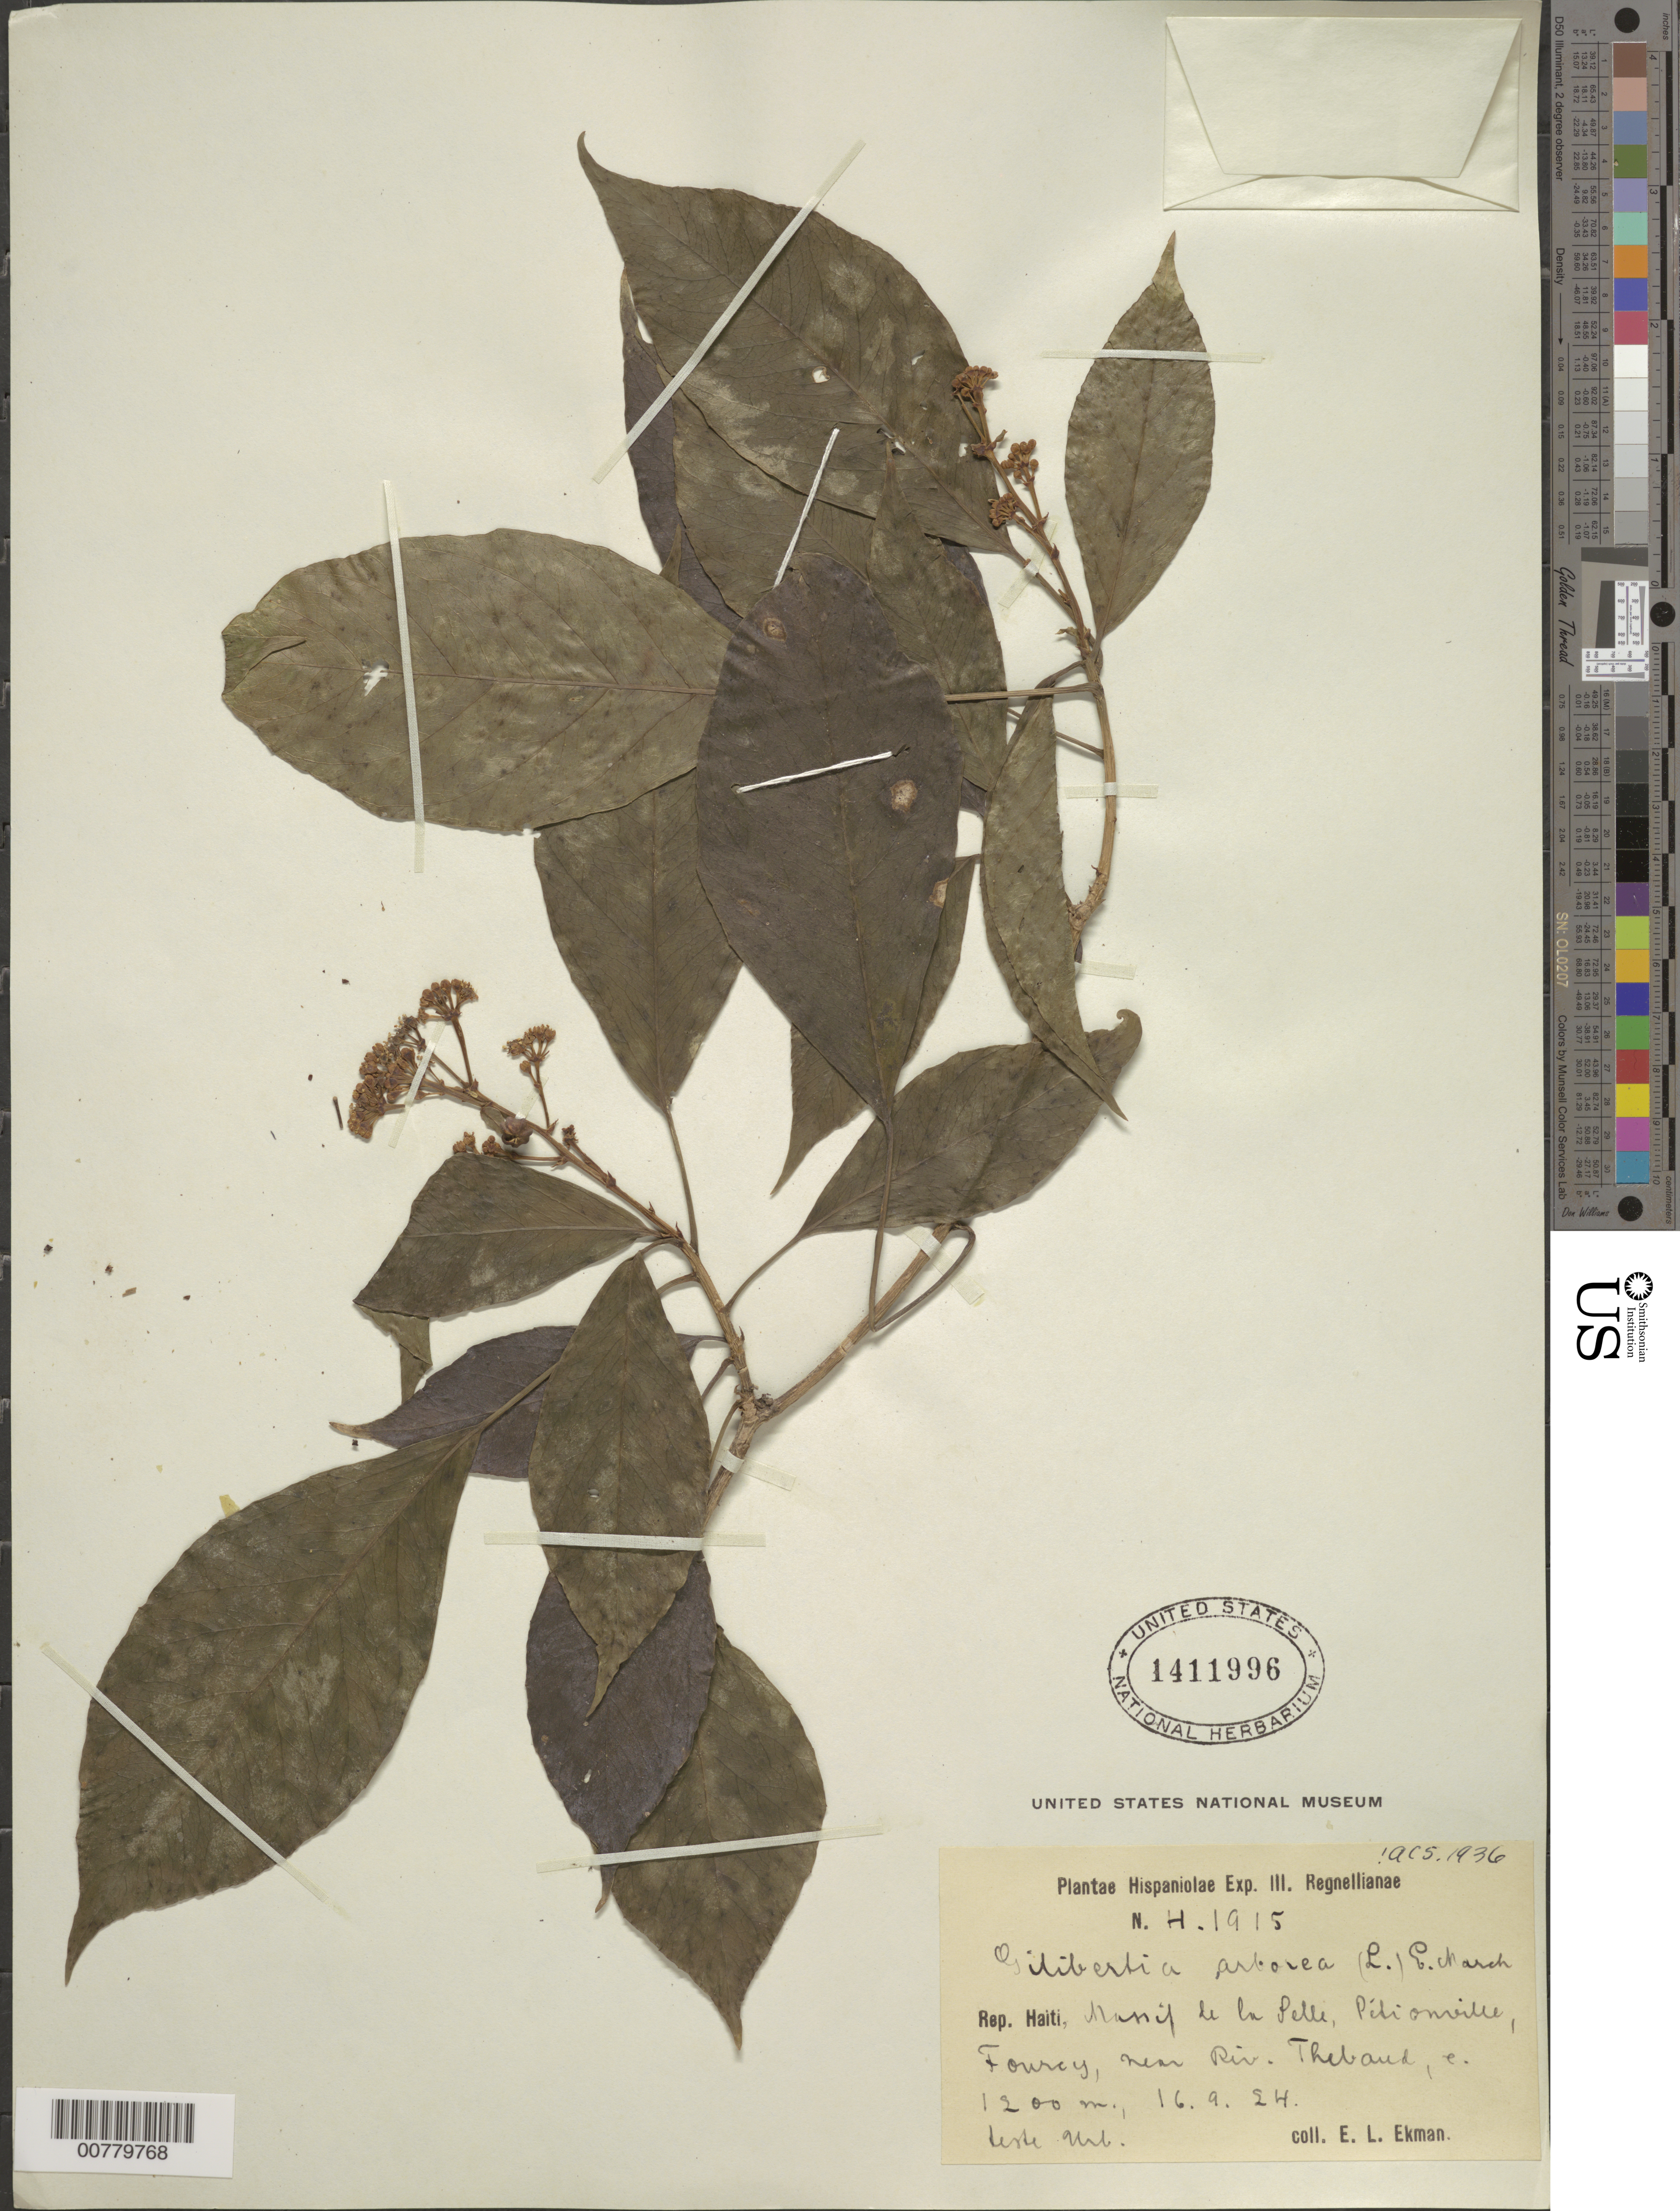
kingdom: Plantae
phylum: Tracheophyta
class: Magnoliopsida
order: Apiales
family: Araliaceae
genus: Dendropanax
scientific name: Dendropanax arboreus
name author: (L.) Decne. & Planch.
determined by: Urban, Ignatz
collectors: E. L. Ekman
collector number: H 1915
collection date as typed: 16 Sep 1924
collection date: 1924-09-16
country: Haiti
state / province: Ouest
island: Hispaniola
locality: Massif de la Selle, Pétionville, Fourcy, near Riv. Thebaud.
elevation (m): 1200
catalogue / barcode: US 1411996